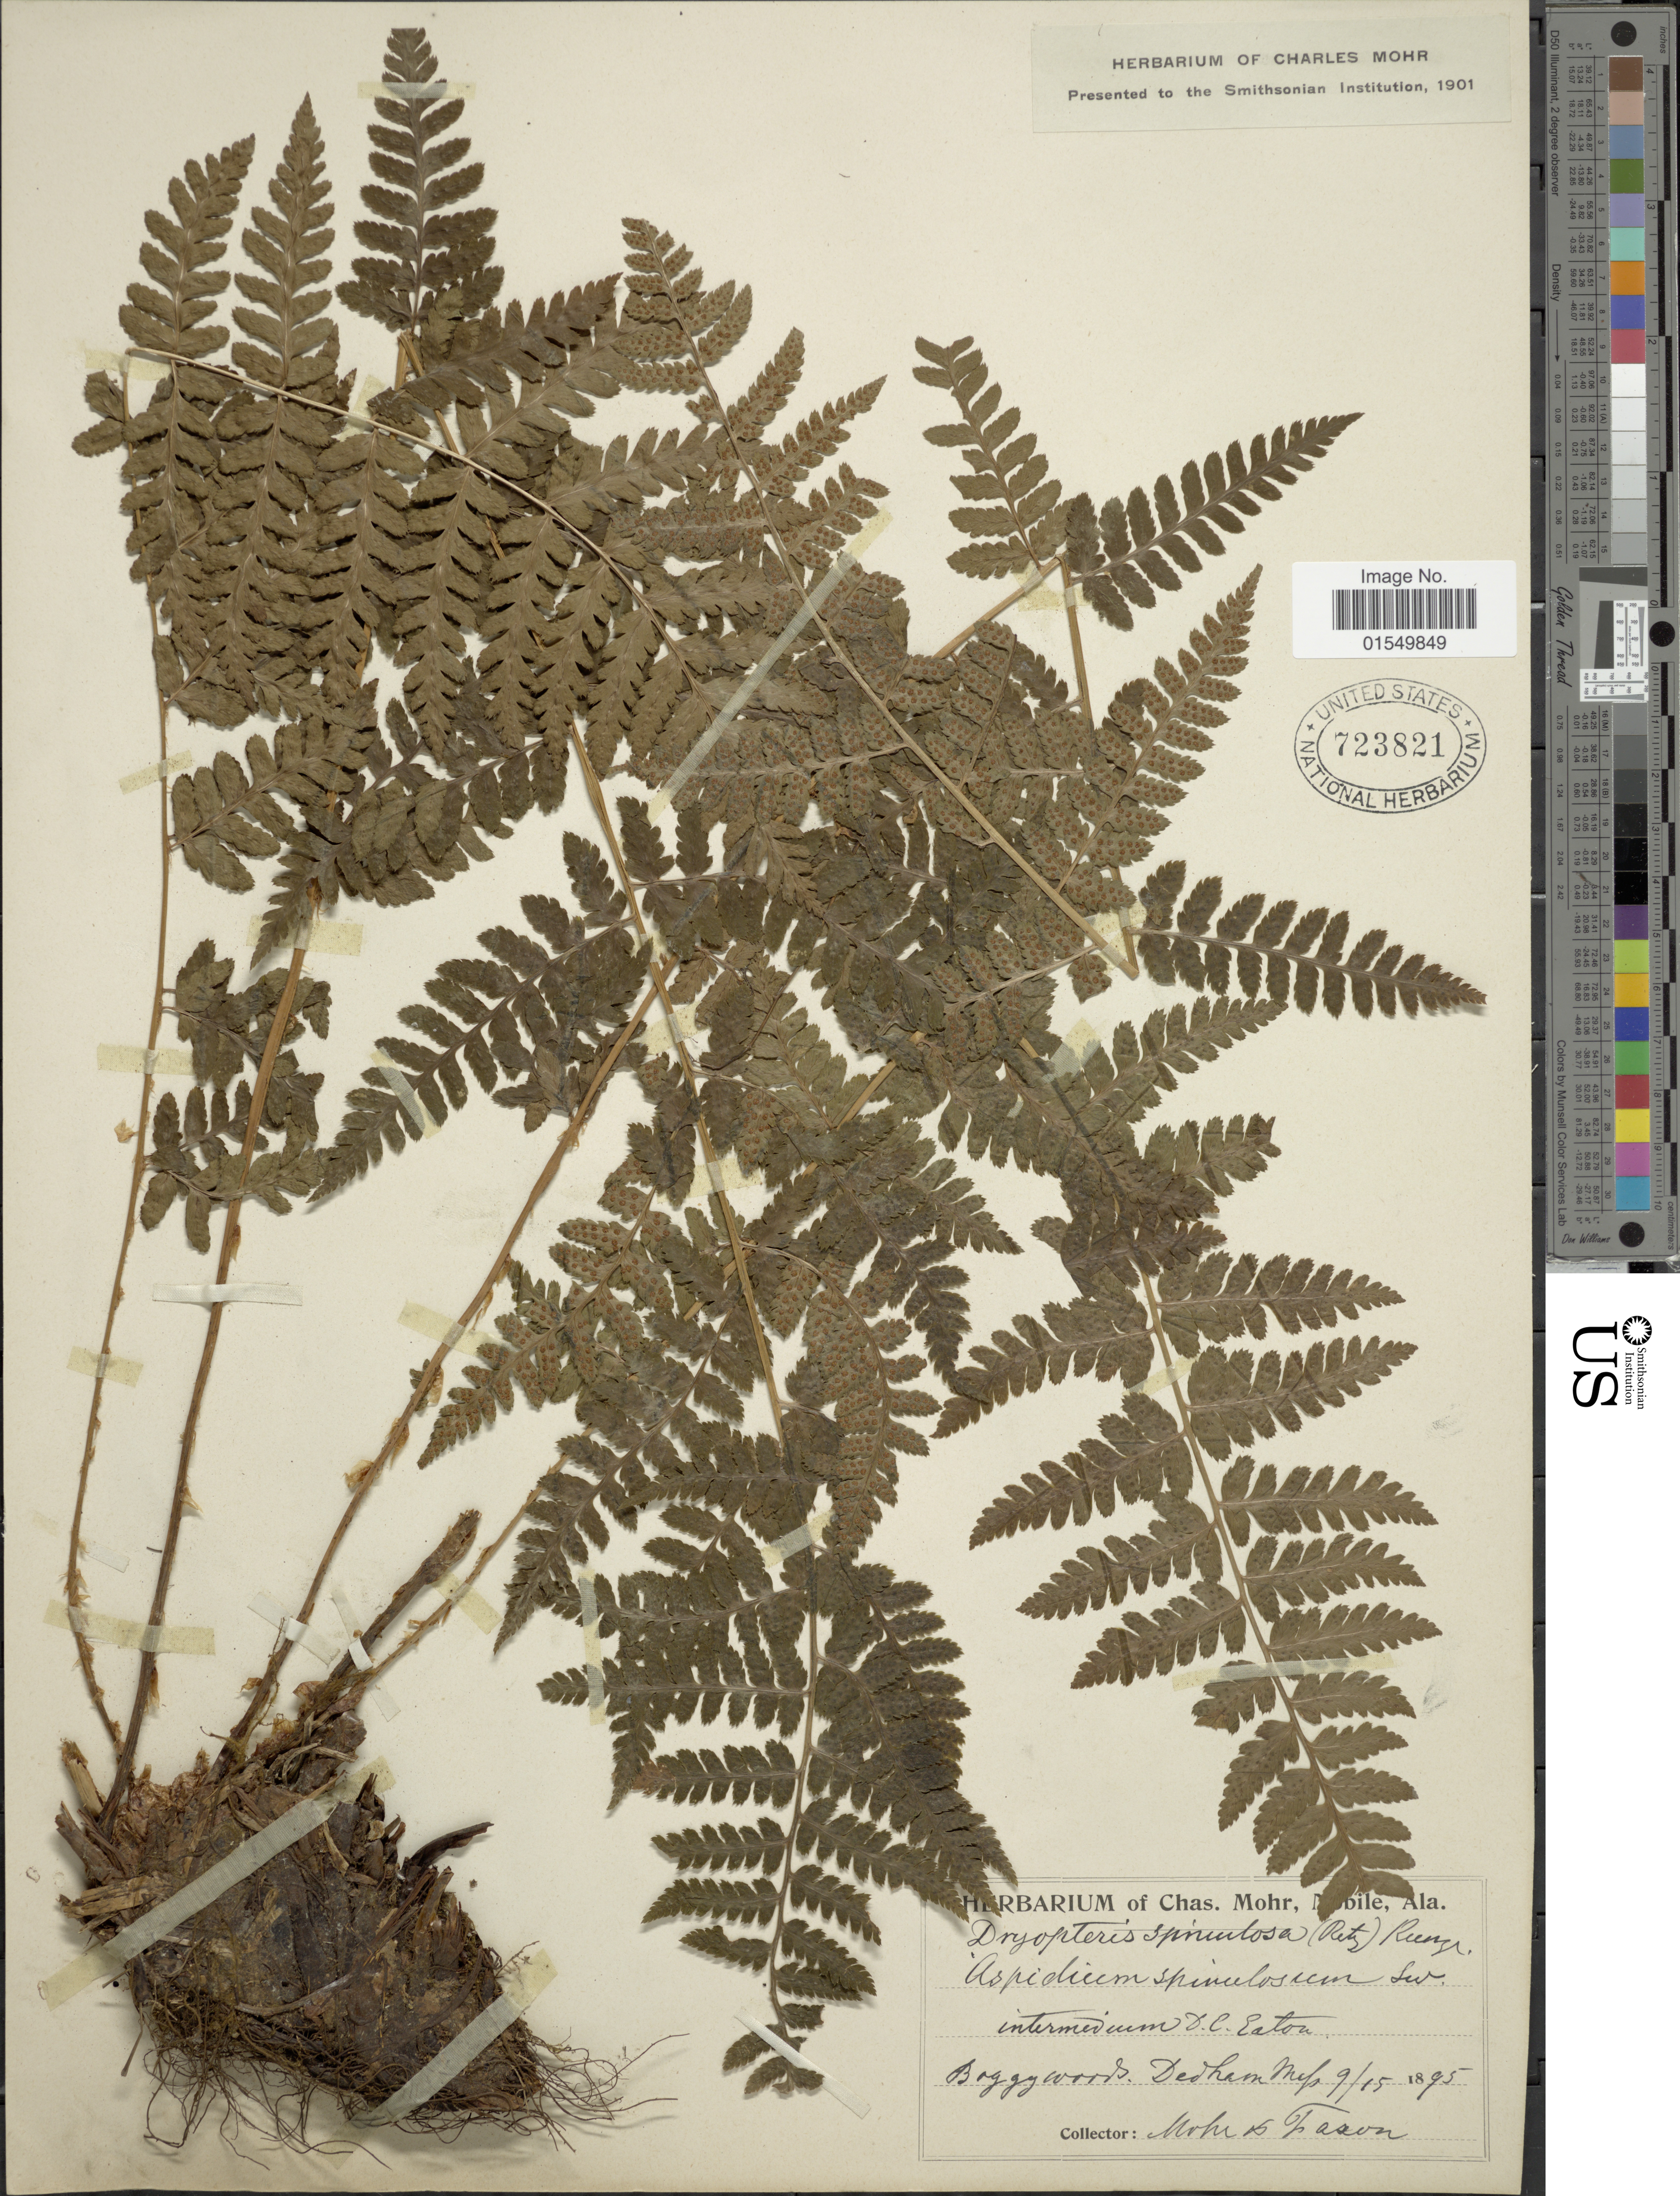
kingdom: Plantae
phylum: Tracheophyta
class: Polypodiopsida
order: Polypodiales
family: Dryopteridaceae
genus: Dryopteris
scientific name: Dryopteris x boottii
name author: Underw.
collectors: C. T. Mohr & Faxon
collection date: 1895-09-15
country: United States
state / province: Massachusetts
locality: Boggy woods, Dedham Mts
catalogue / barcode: US 723821